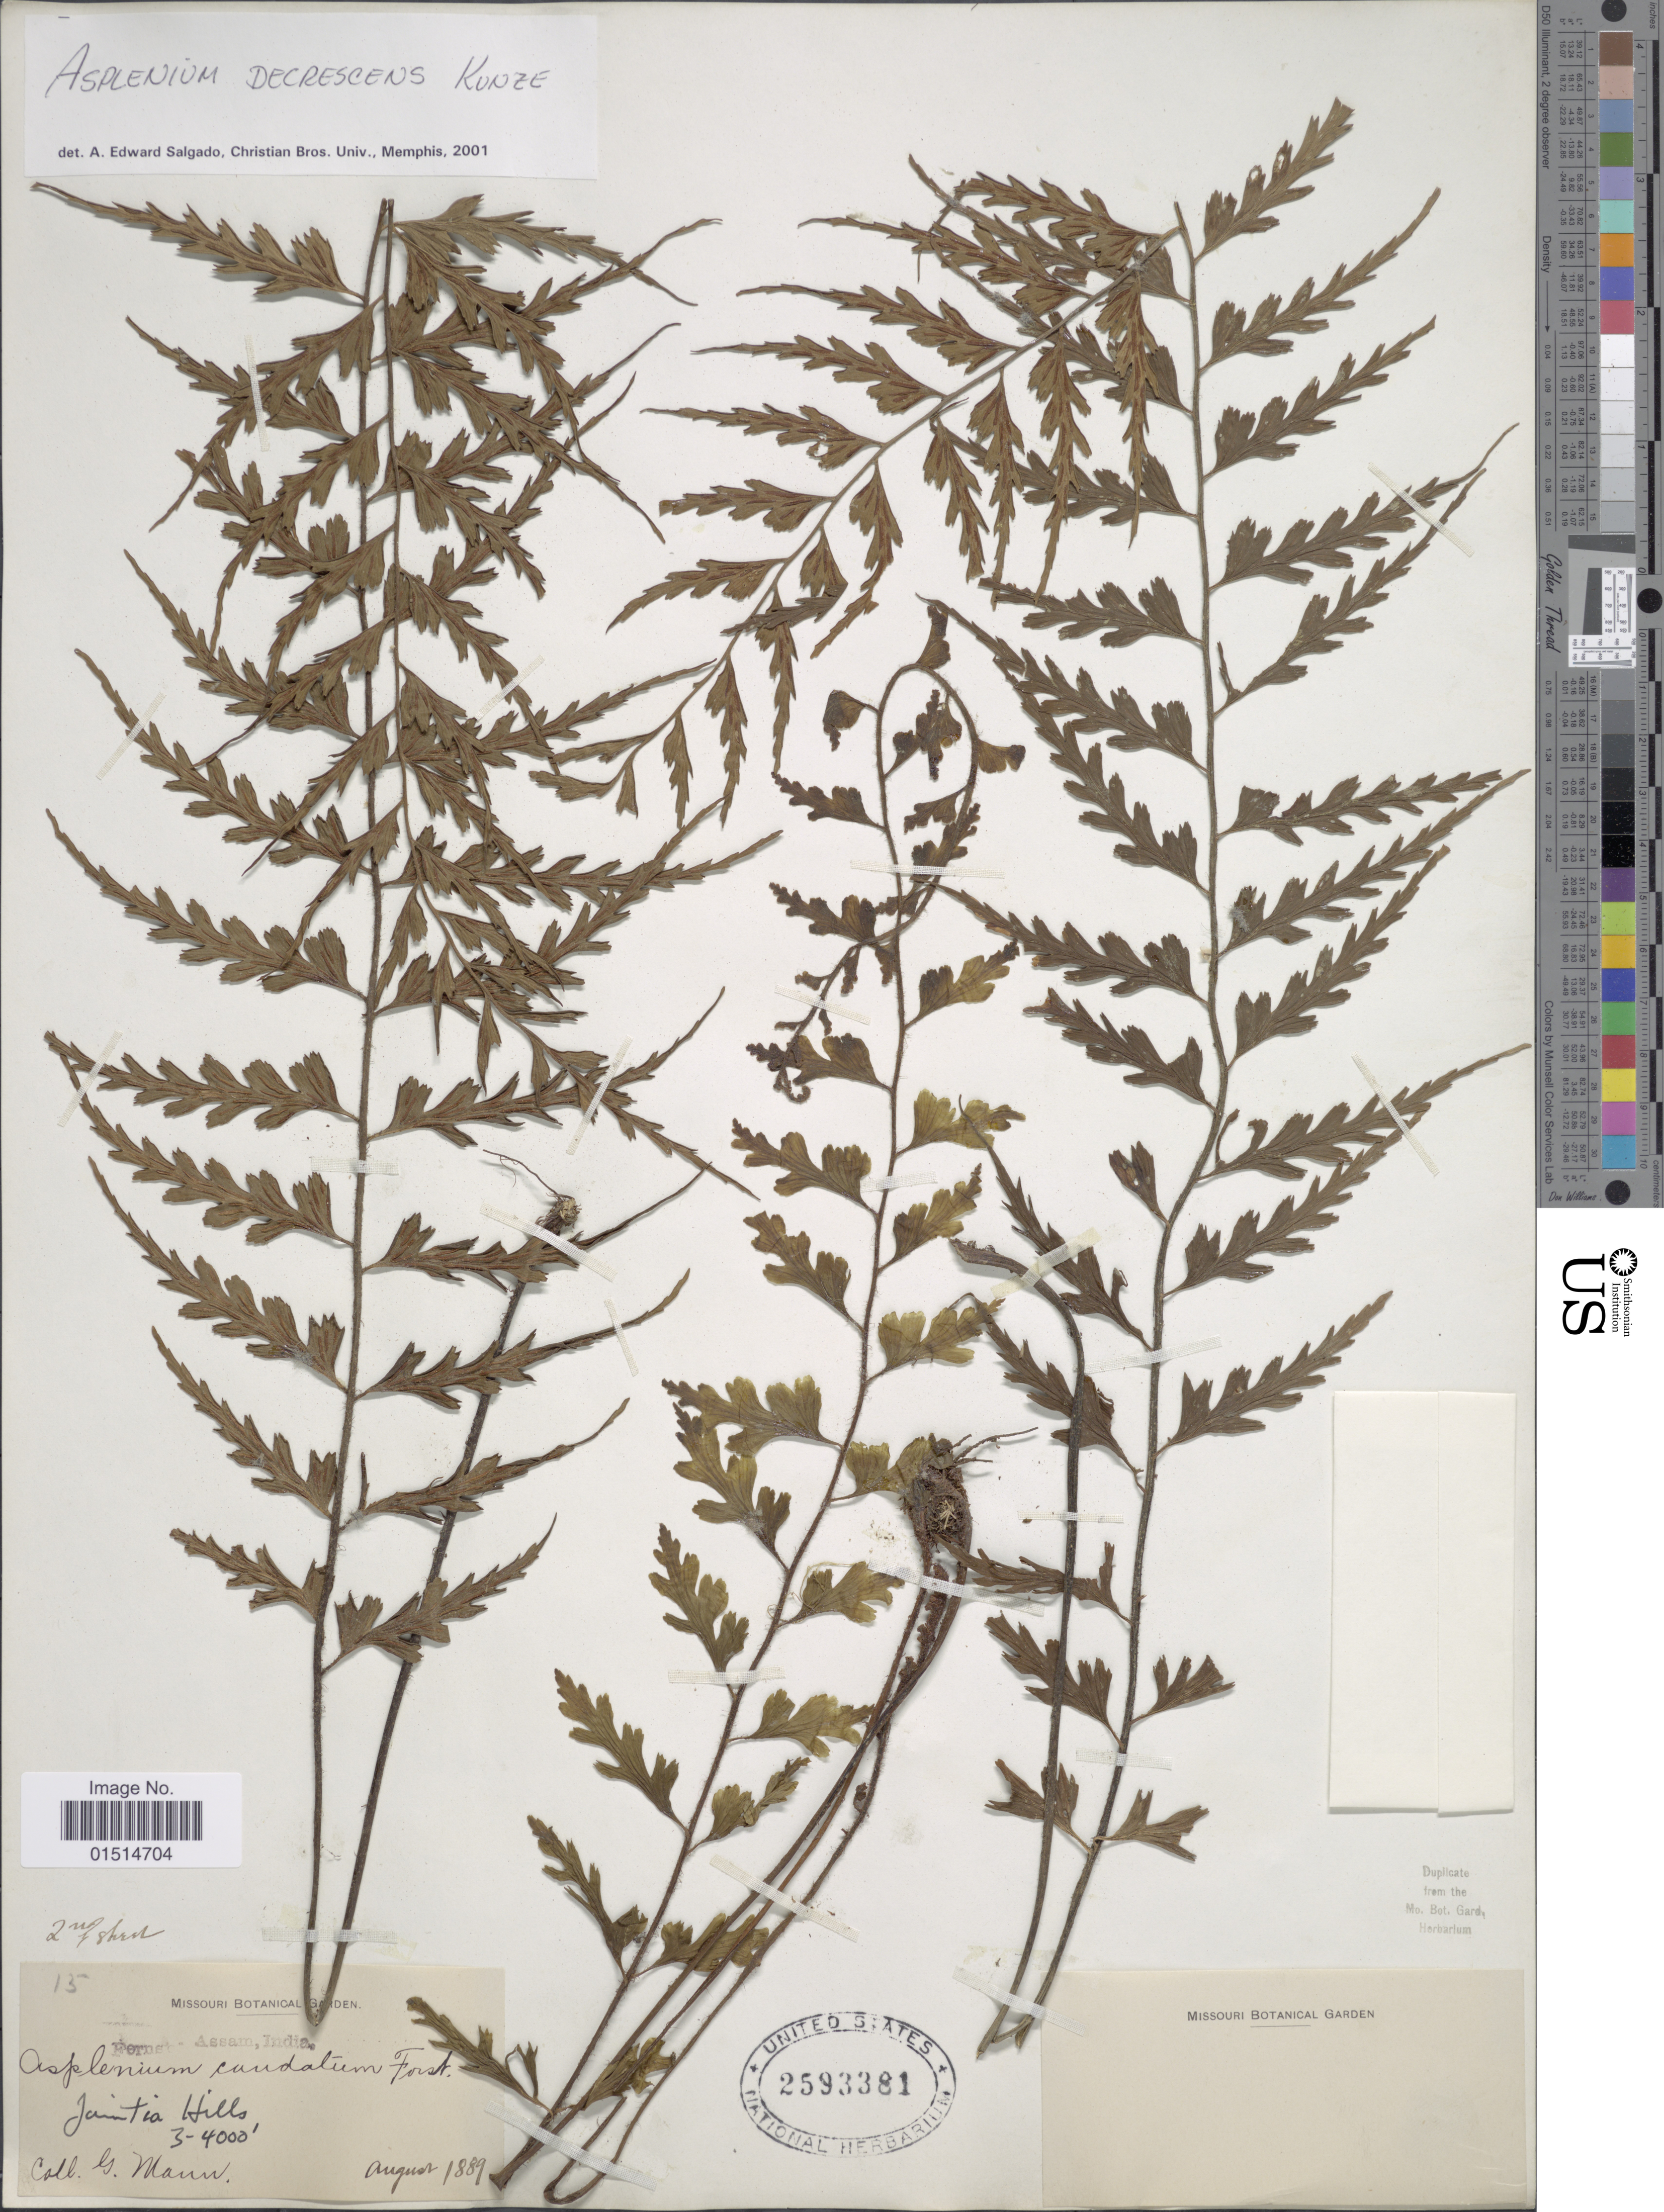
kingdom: Plantae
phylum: Tracheophyta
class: Polypodiopsida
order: Polypodiales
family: Aspleniaceae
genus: Asplenium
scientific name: Asplenium decrescens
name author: Kunze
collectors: G. Mann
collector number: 15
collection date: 1889-08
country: India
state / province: Meghalaya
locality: Jaintia Hills. Assam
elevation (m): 914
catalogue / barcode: US 2593381